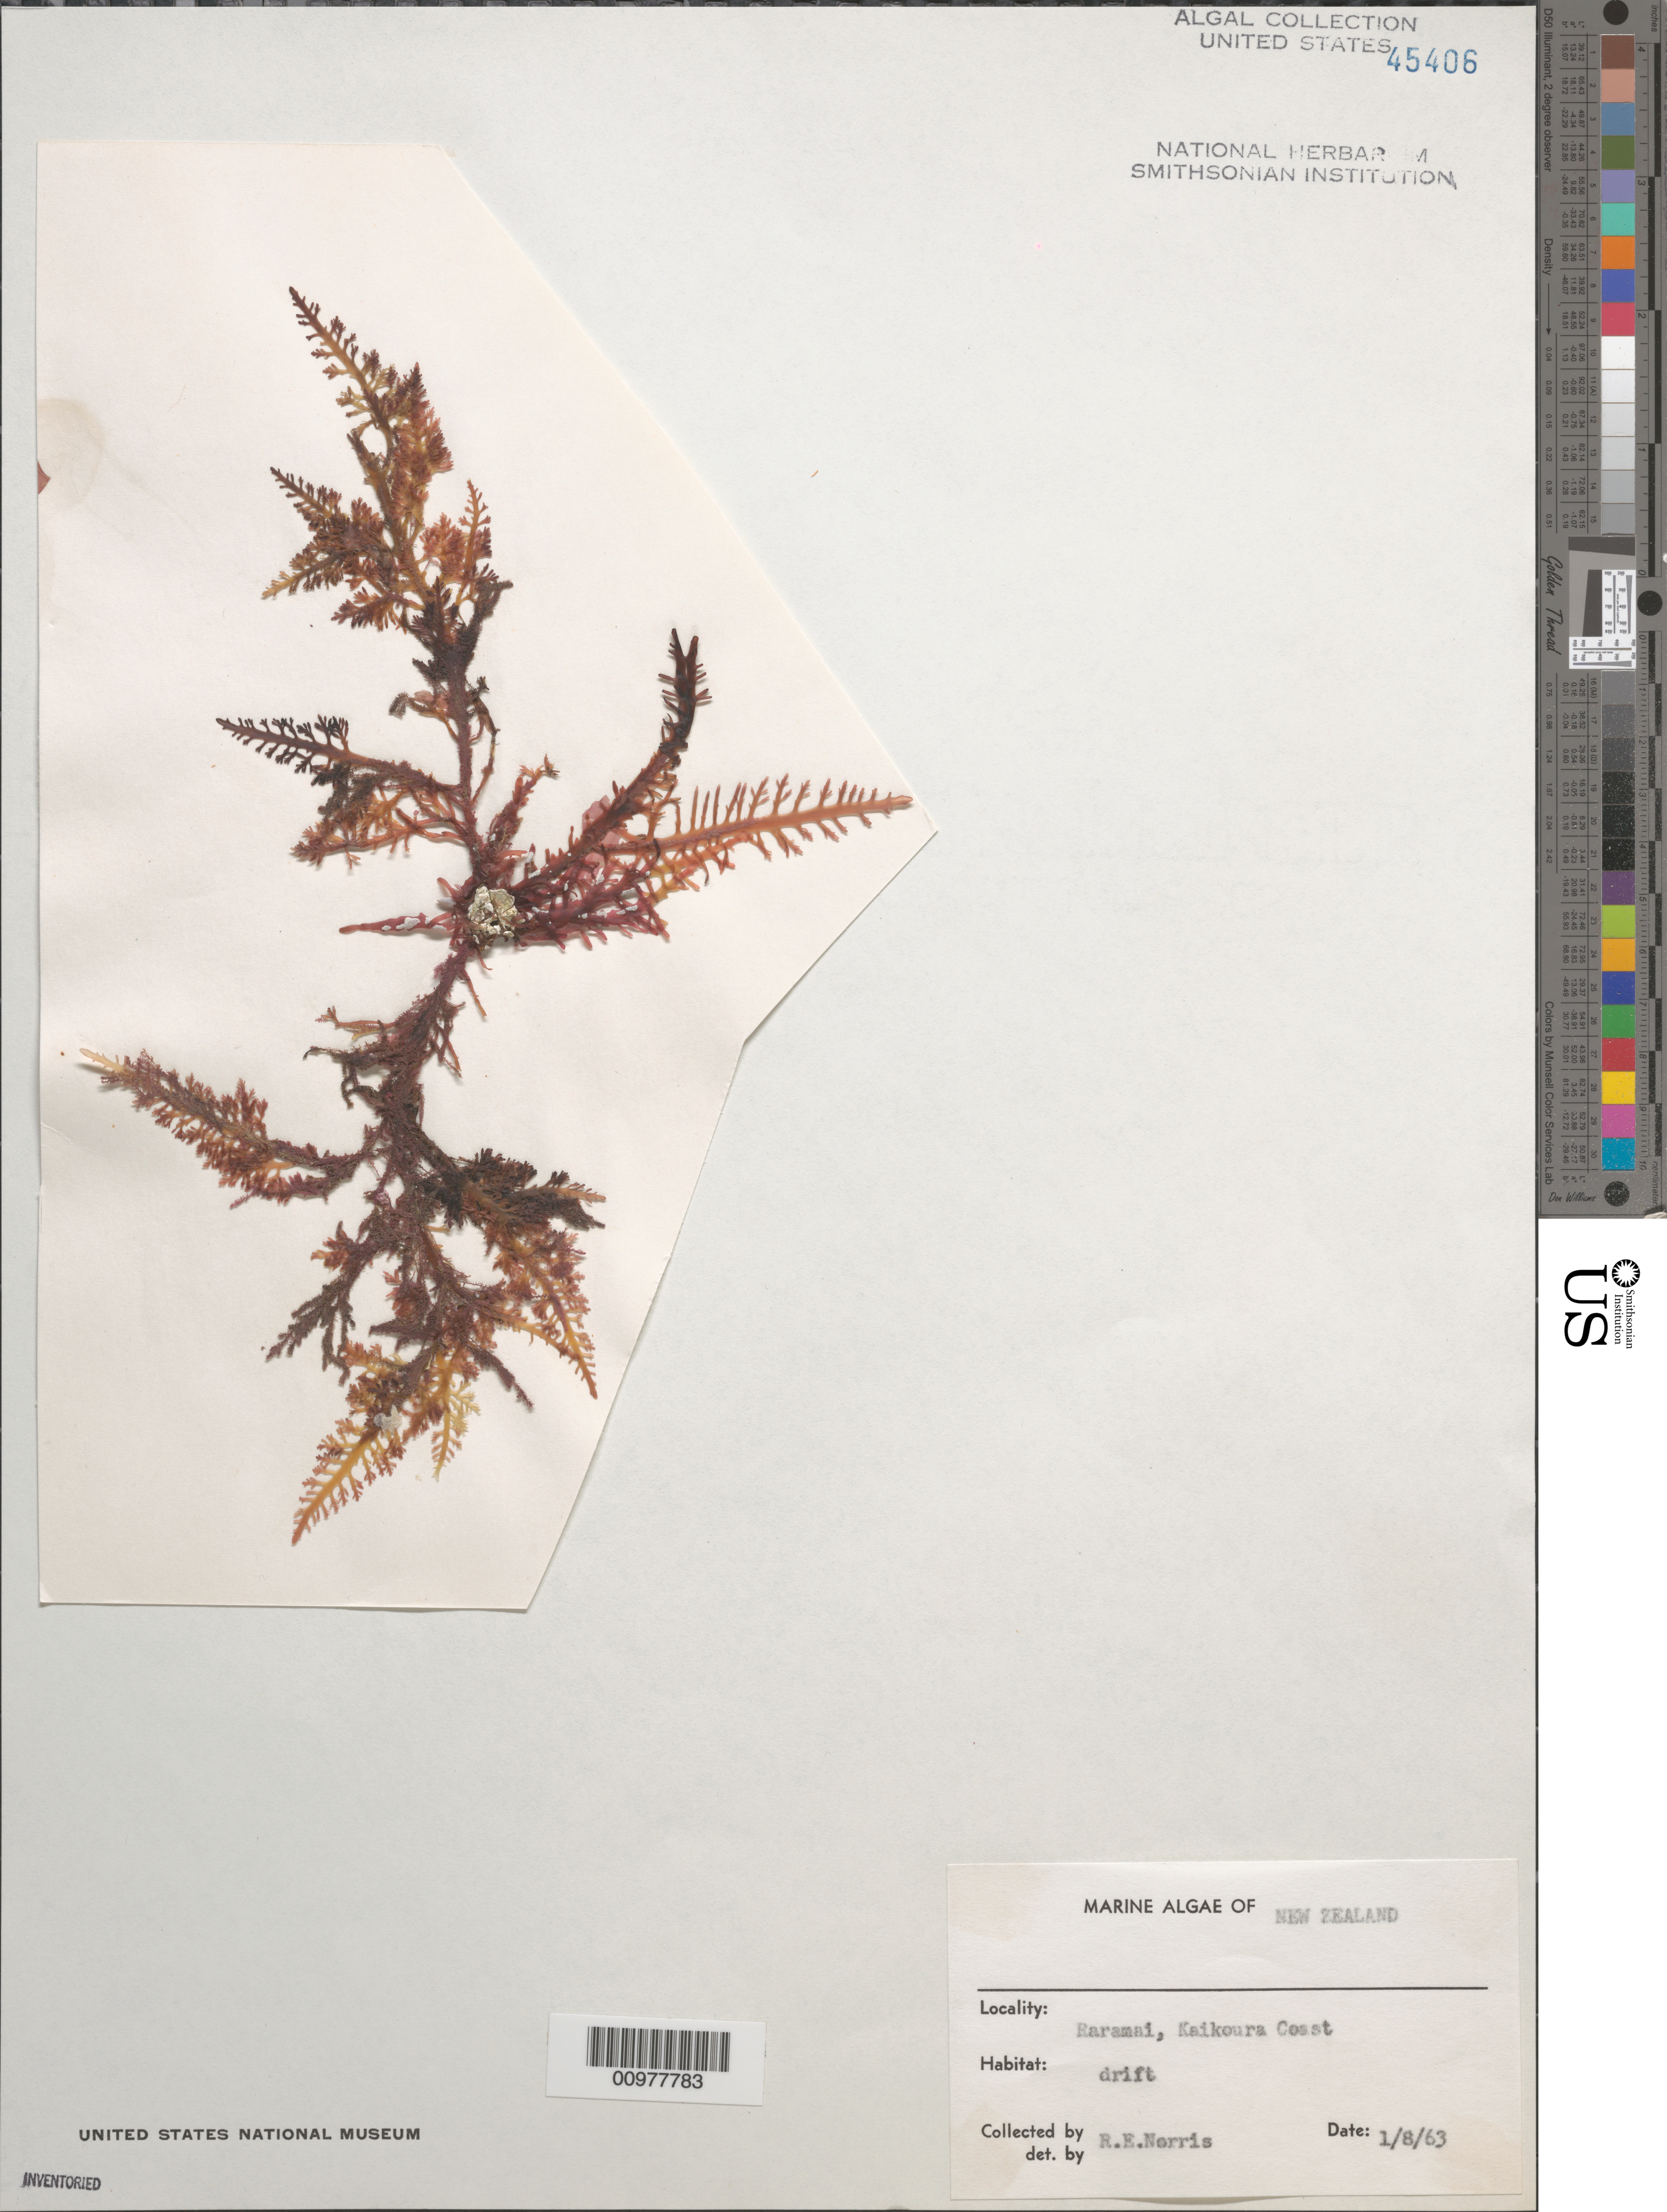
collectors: R. E. Norris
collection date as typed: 08 Jan 1963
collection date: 1963-01-08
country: New Zealand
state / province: Canterbury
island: South Island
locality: Raramai, Kaikoura coast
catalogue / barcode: US 45406